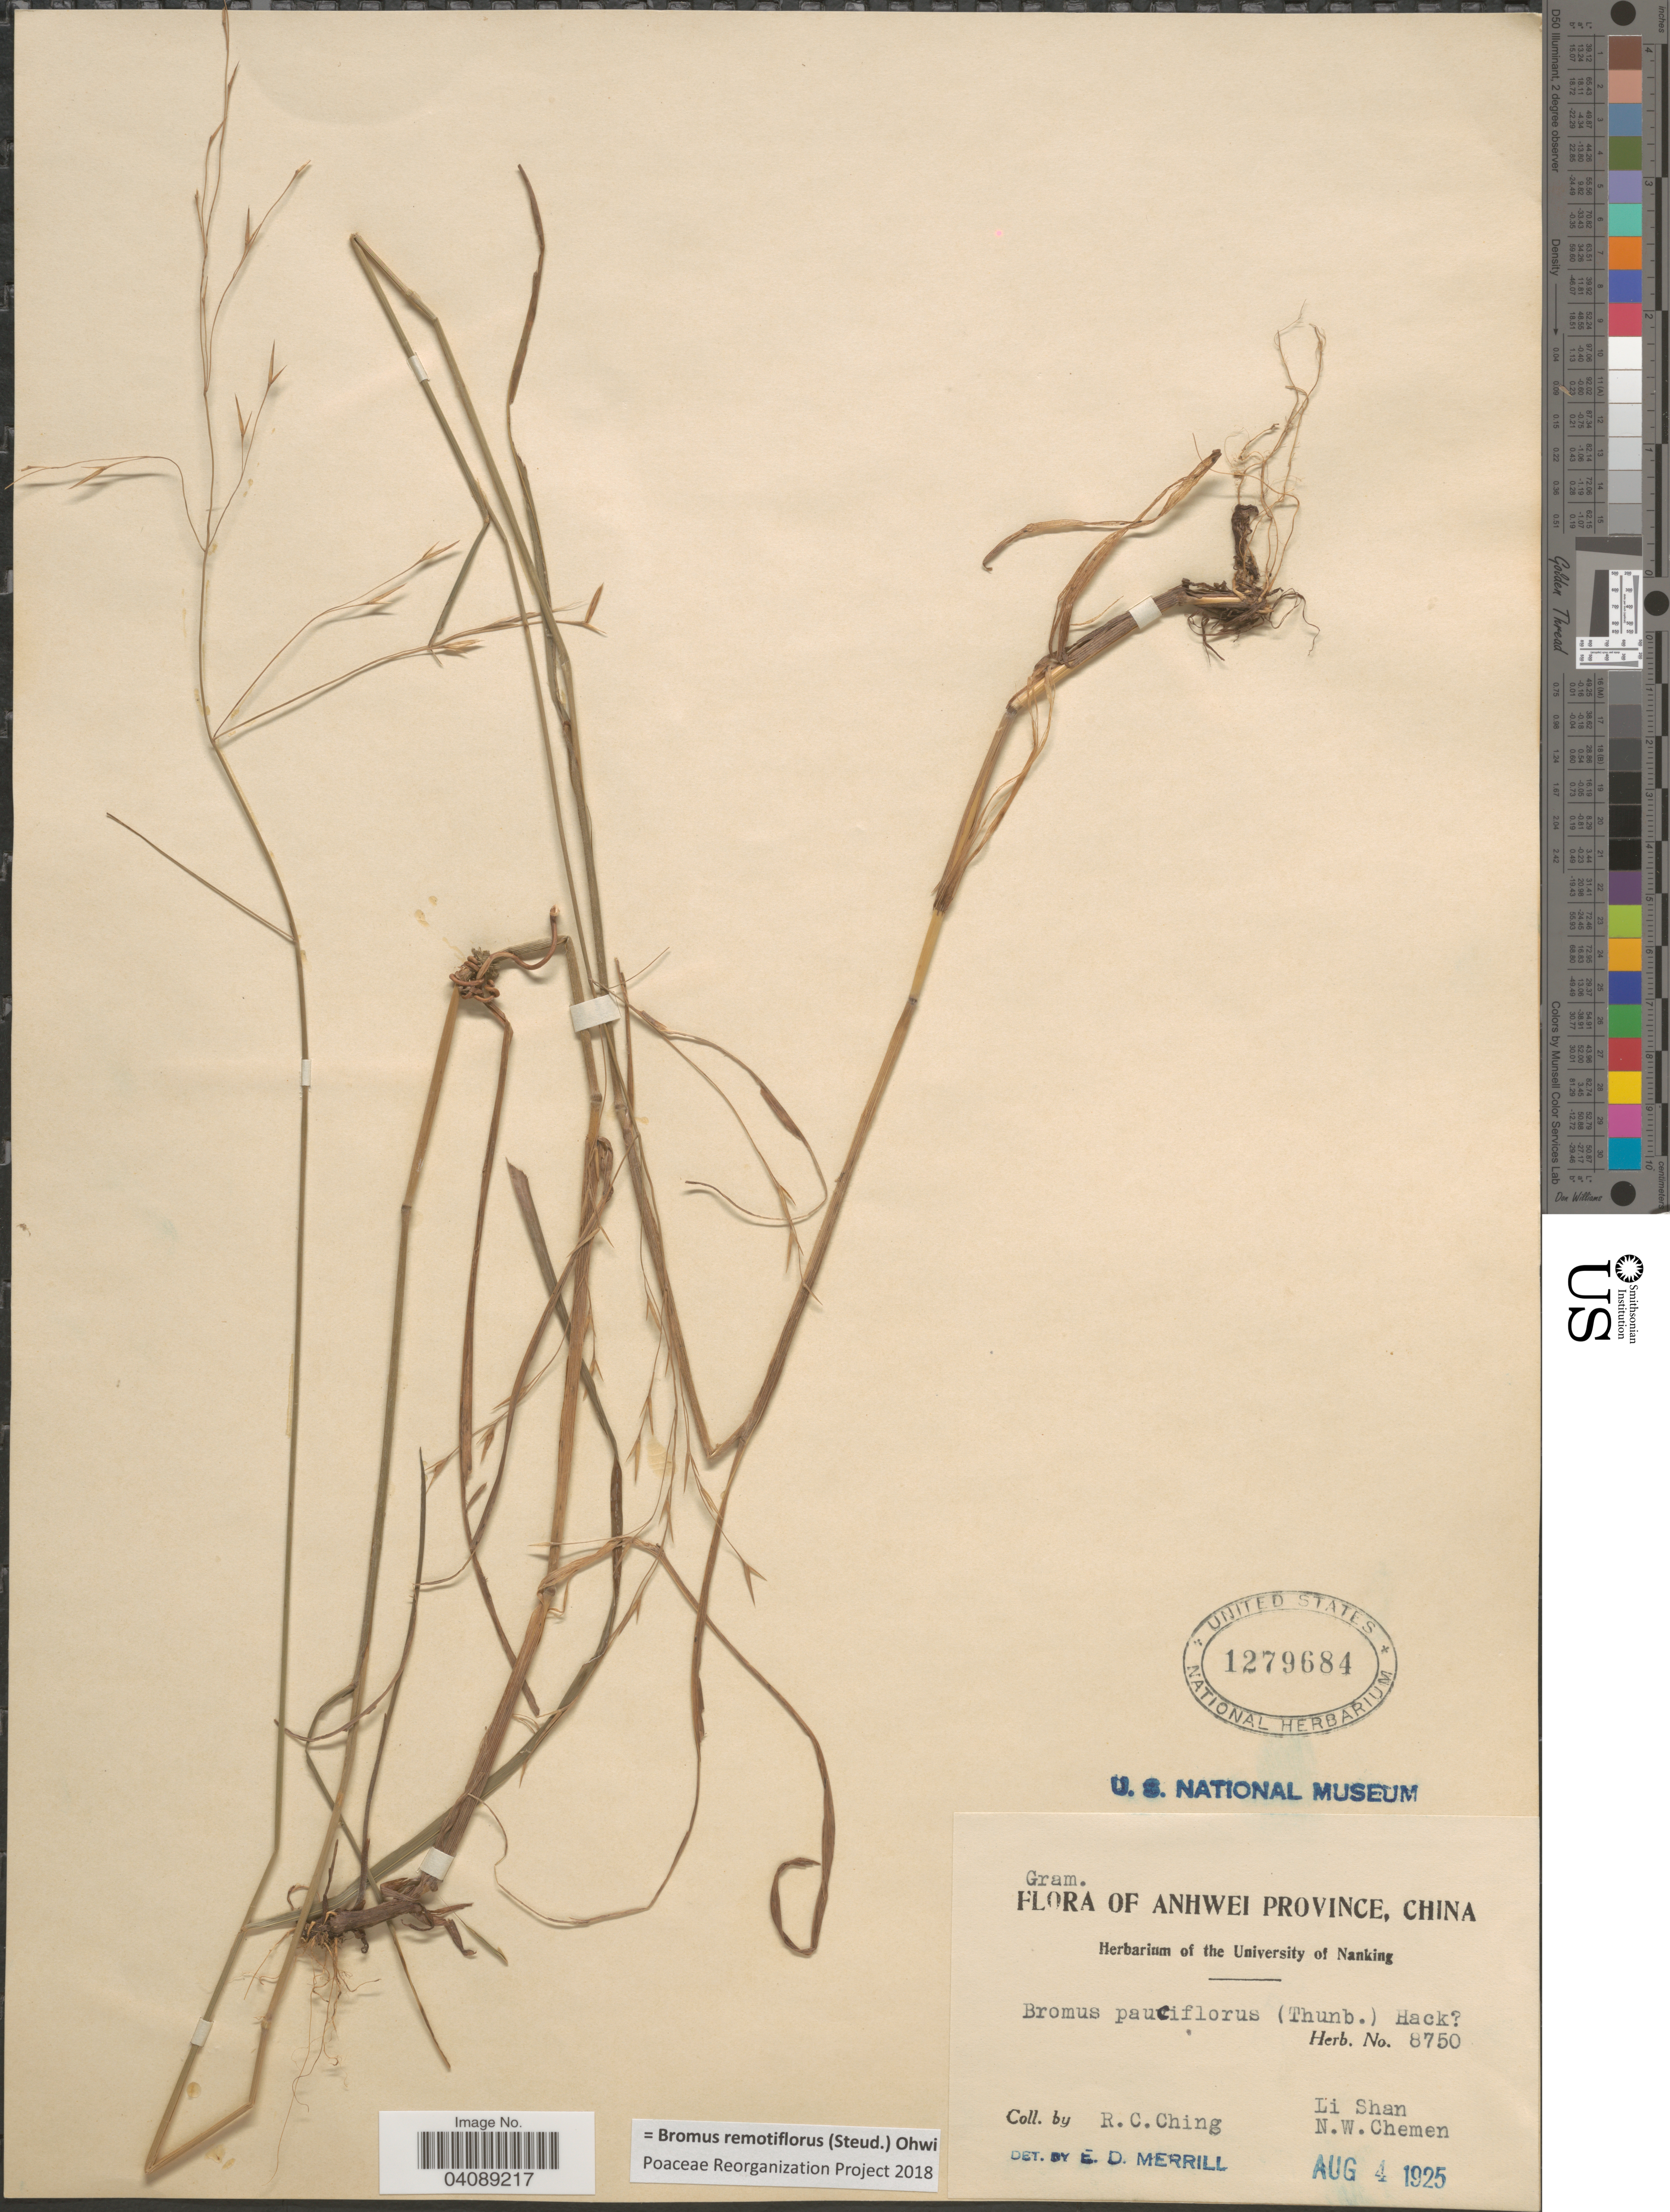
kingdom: Plantae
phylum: Tracheophyta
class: Liliopsida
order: Poales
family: Poaceae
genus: Bromus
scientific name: Bromus remotiflorus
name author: (Steud.) Ohwi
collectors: R. C. Ching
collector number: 8750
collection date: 1925-08-04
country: China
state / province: Anhui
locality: Anhwei Province. Li Shan. N.W. Chemen.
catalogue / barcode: US 1279684